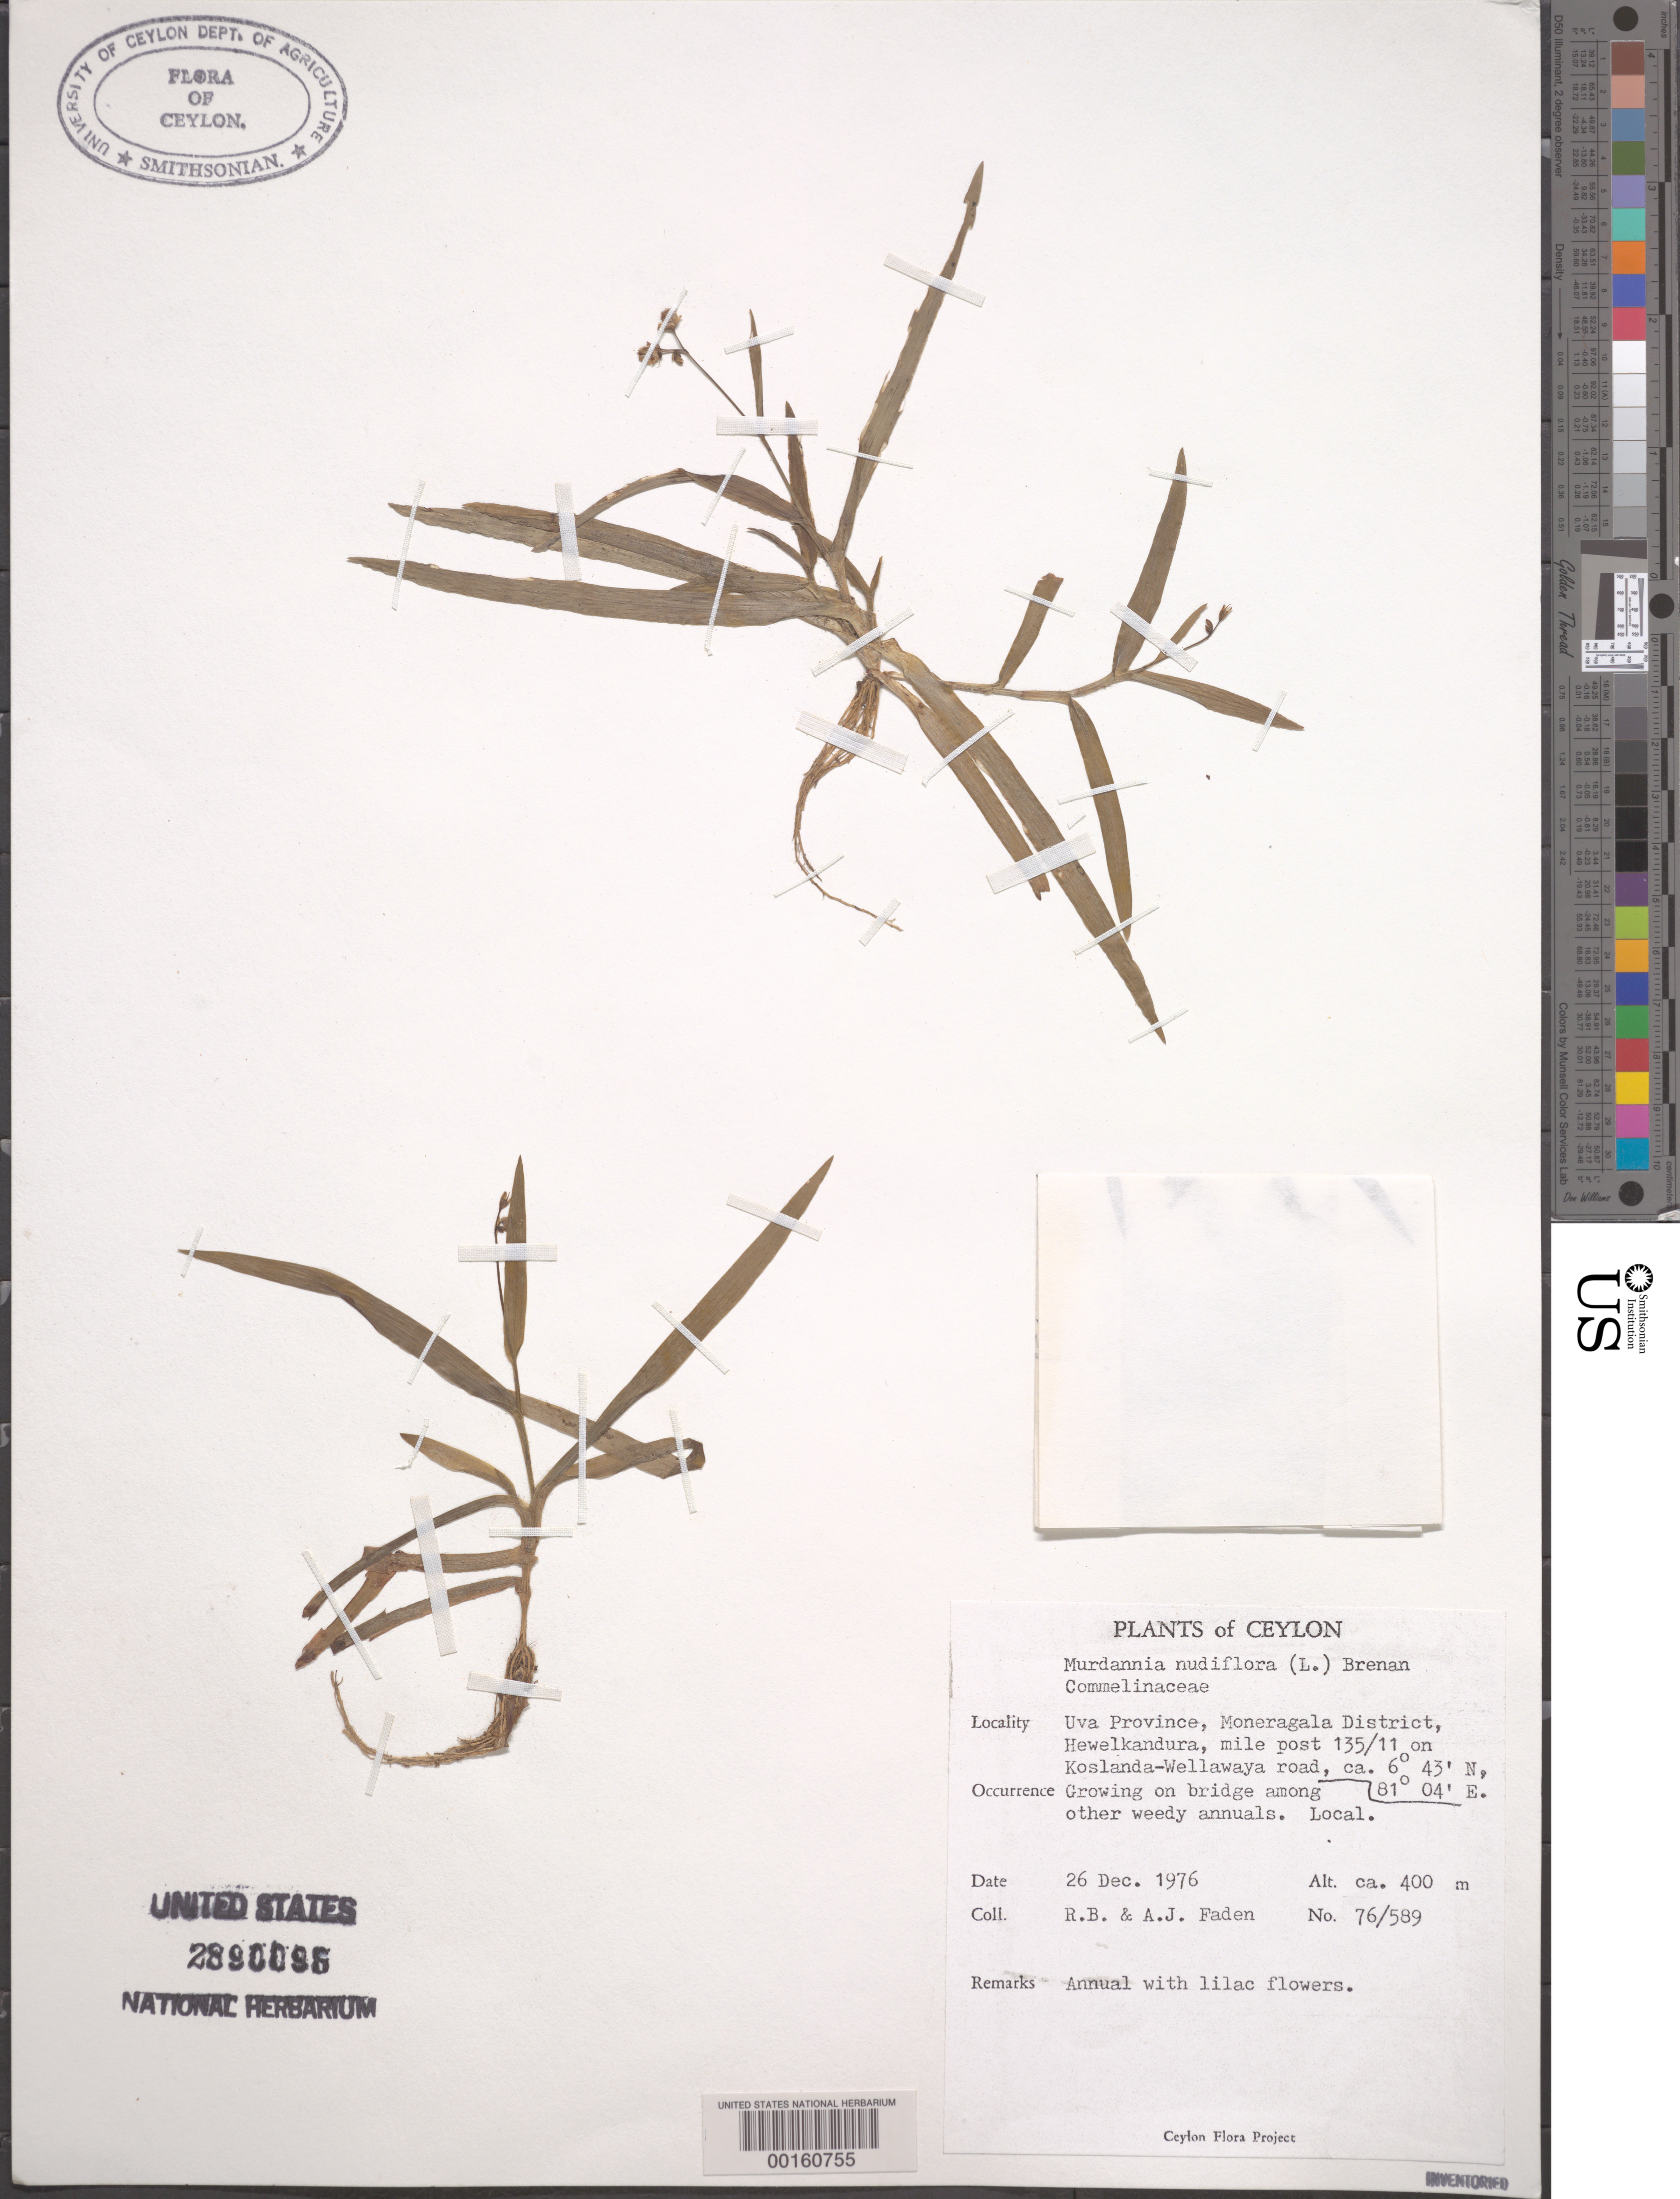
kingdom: Plantae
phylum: Tracheophyta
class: Liliopsida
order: Commelinales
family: Commelinaceae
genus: Murdannia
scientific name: Murdannia nudiflora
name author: (L.) Brenan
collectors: R. B. Faden & A. J. Faden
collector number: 76/589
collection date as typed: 26 Dec 1976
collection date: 1976-12-26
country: Sri Lanka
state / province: Uva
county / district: Monaragala Dist.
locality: Hewelkandura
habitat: On bridge among other weedy annuals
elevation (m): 400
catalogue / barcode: US 2890096